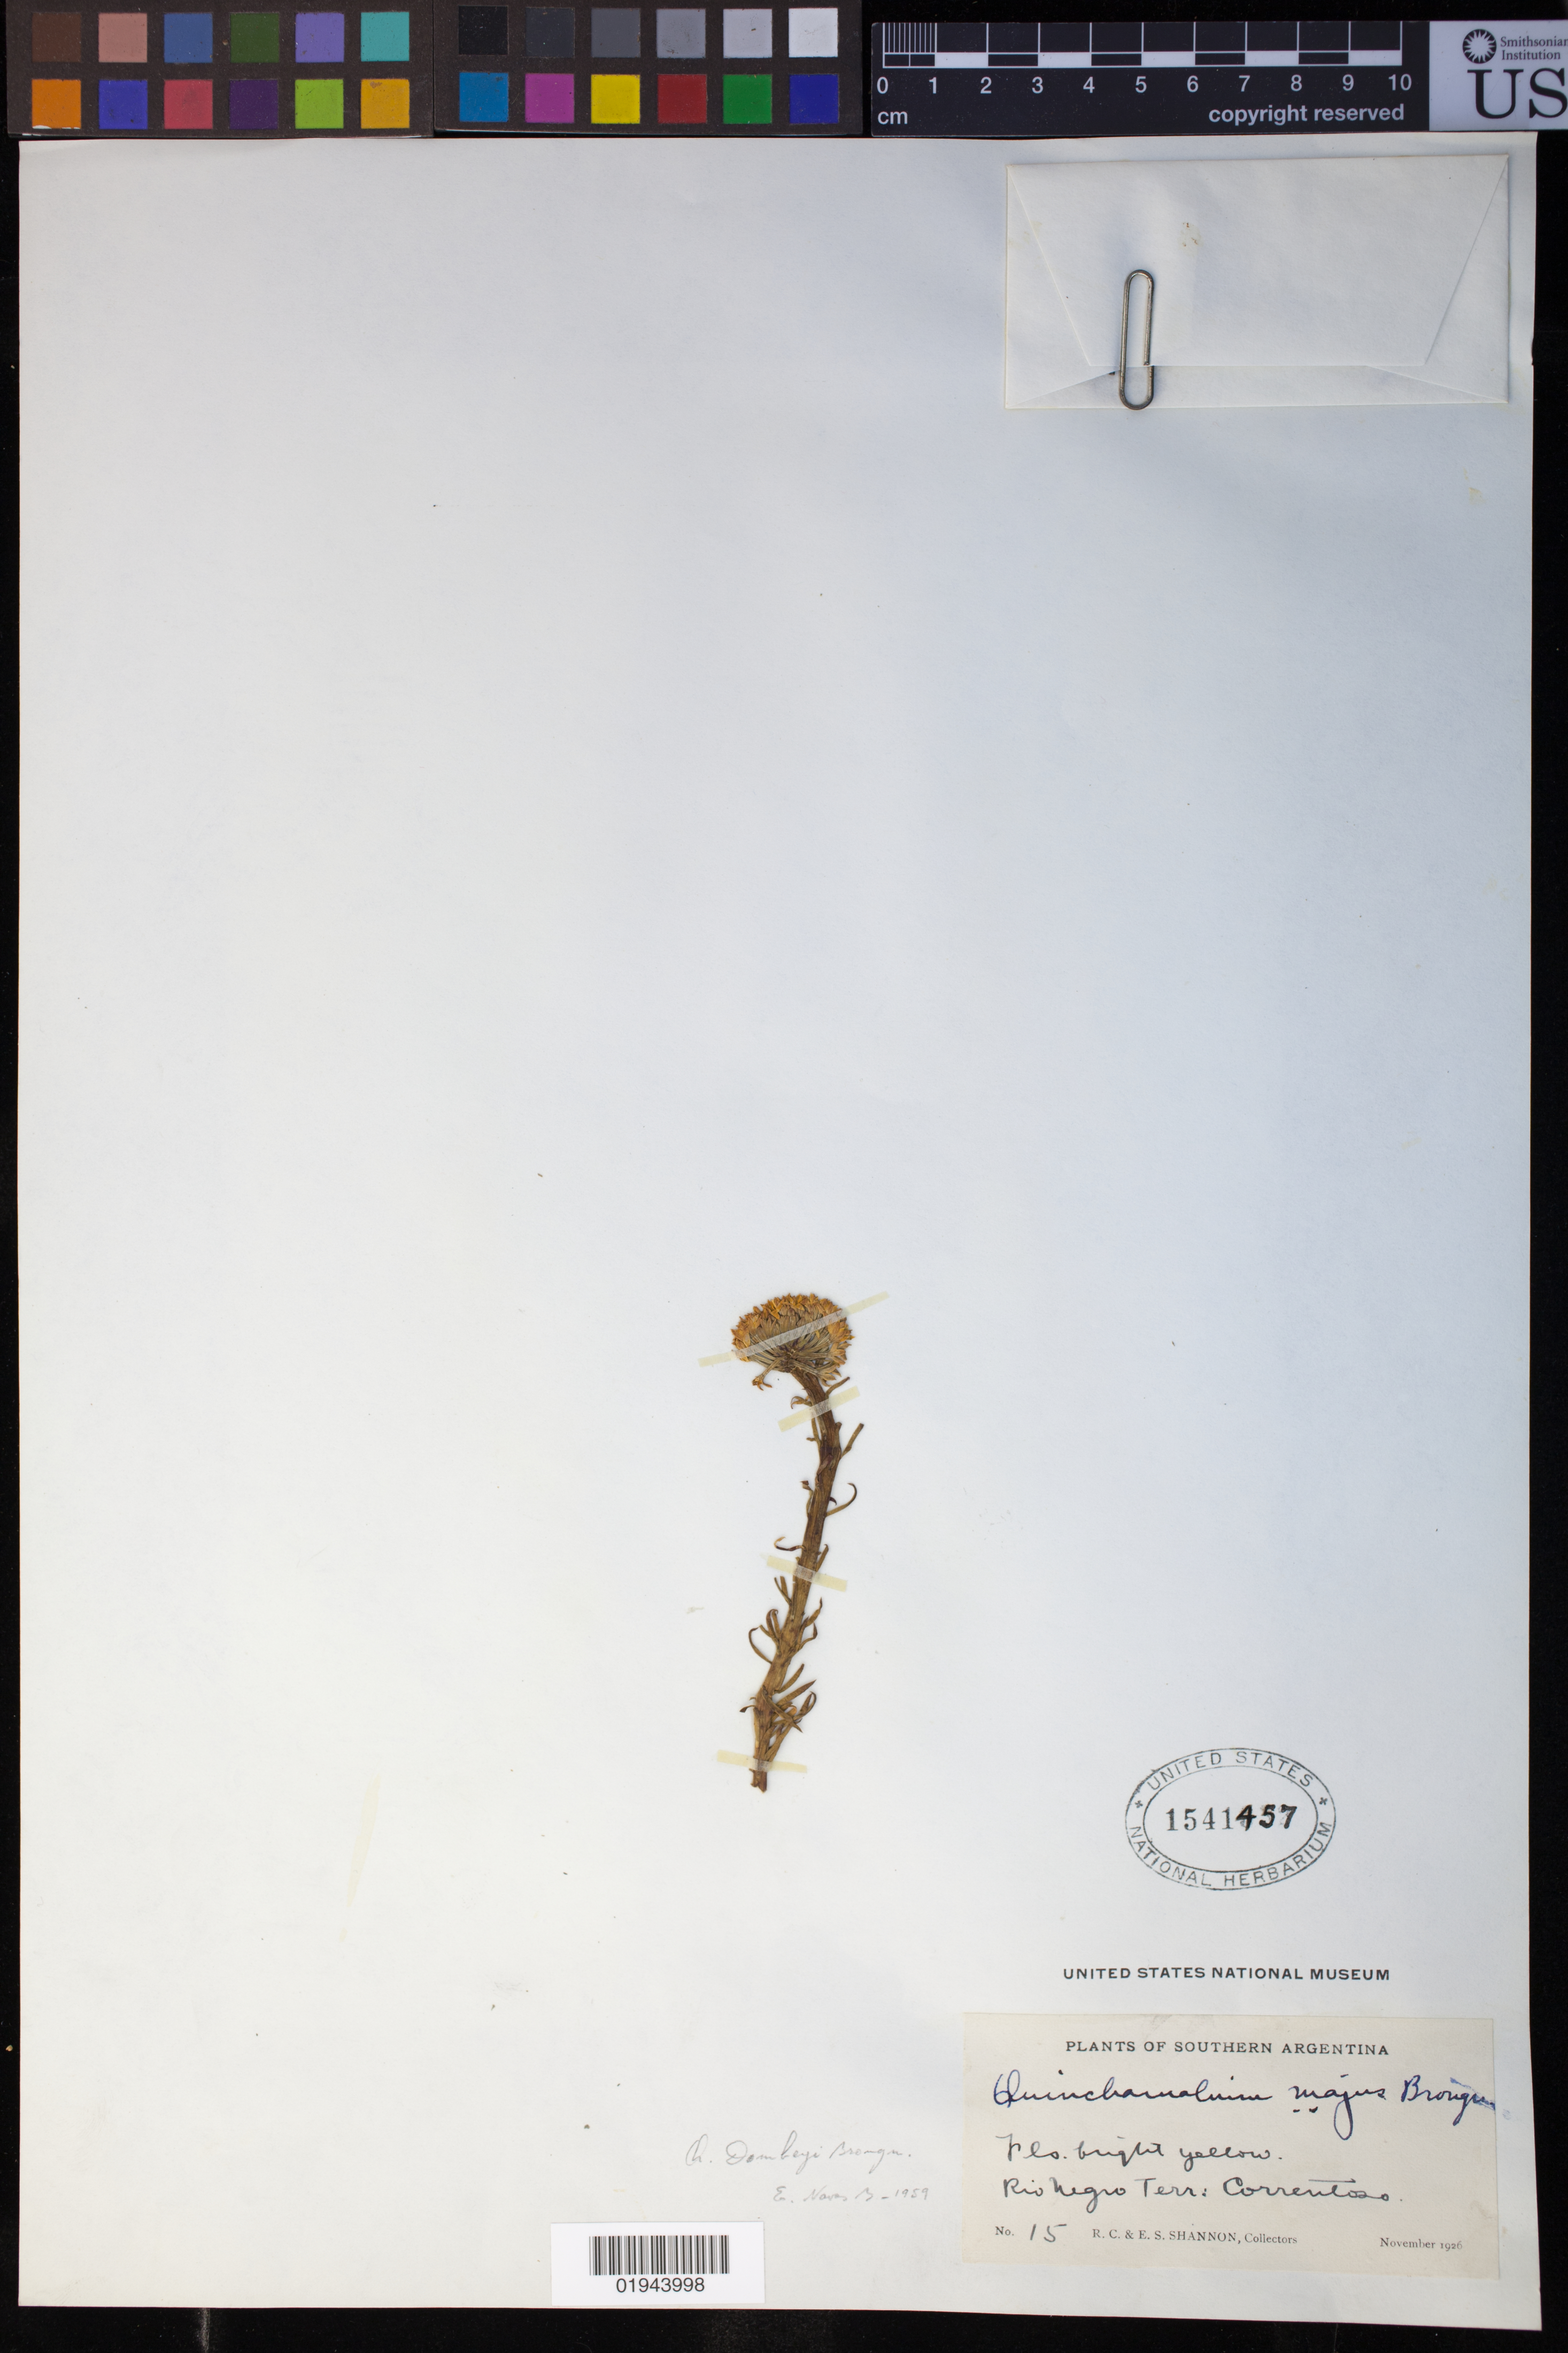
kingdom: Plantae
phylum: Tracheophyta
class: Magnoliopsida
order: Santalales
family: Schoepfiaceae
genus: Quinchamalium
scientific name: Quinchamalium dombeyi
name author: Brongn.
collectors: R. Shannon & E. Shannon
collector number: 15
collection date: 1926-11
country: Argentina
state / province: Rio Negro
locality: Correntoso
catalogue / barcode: US 1541457